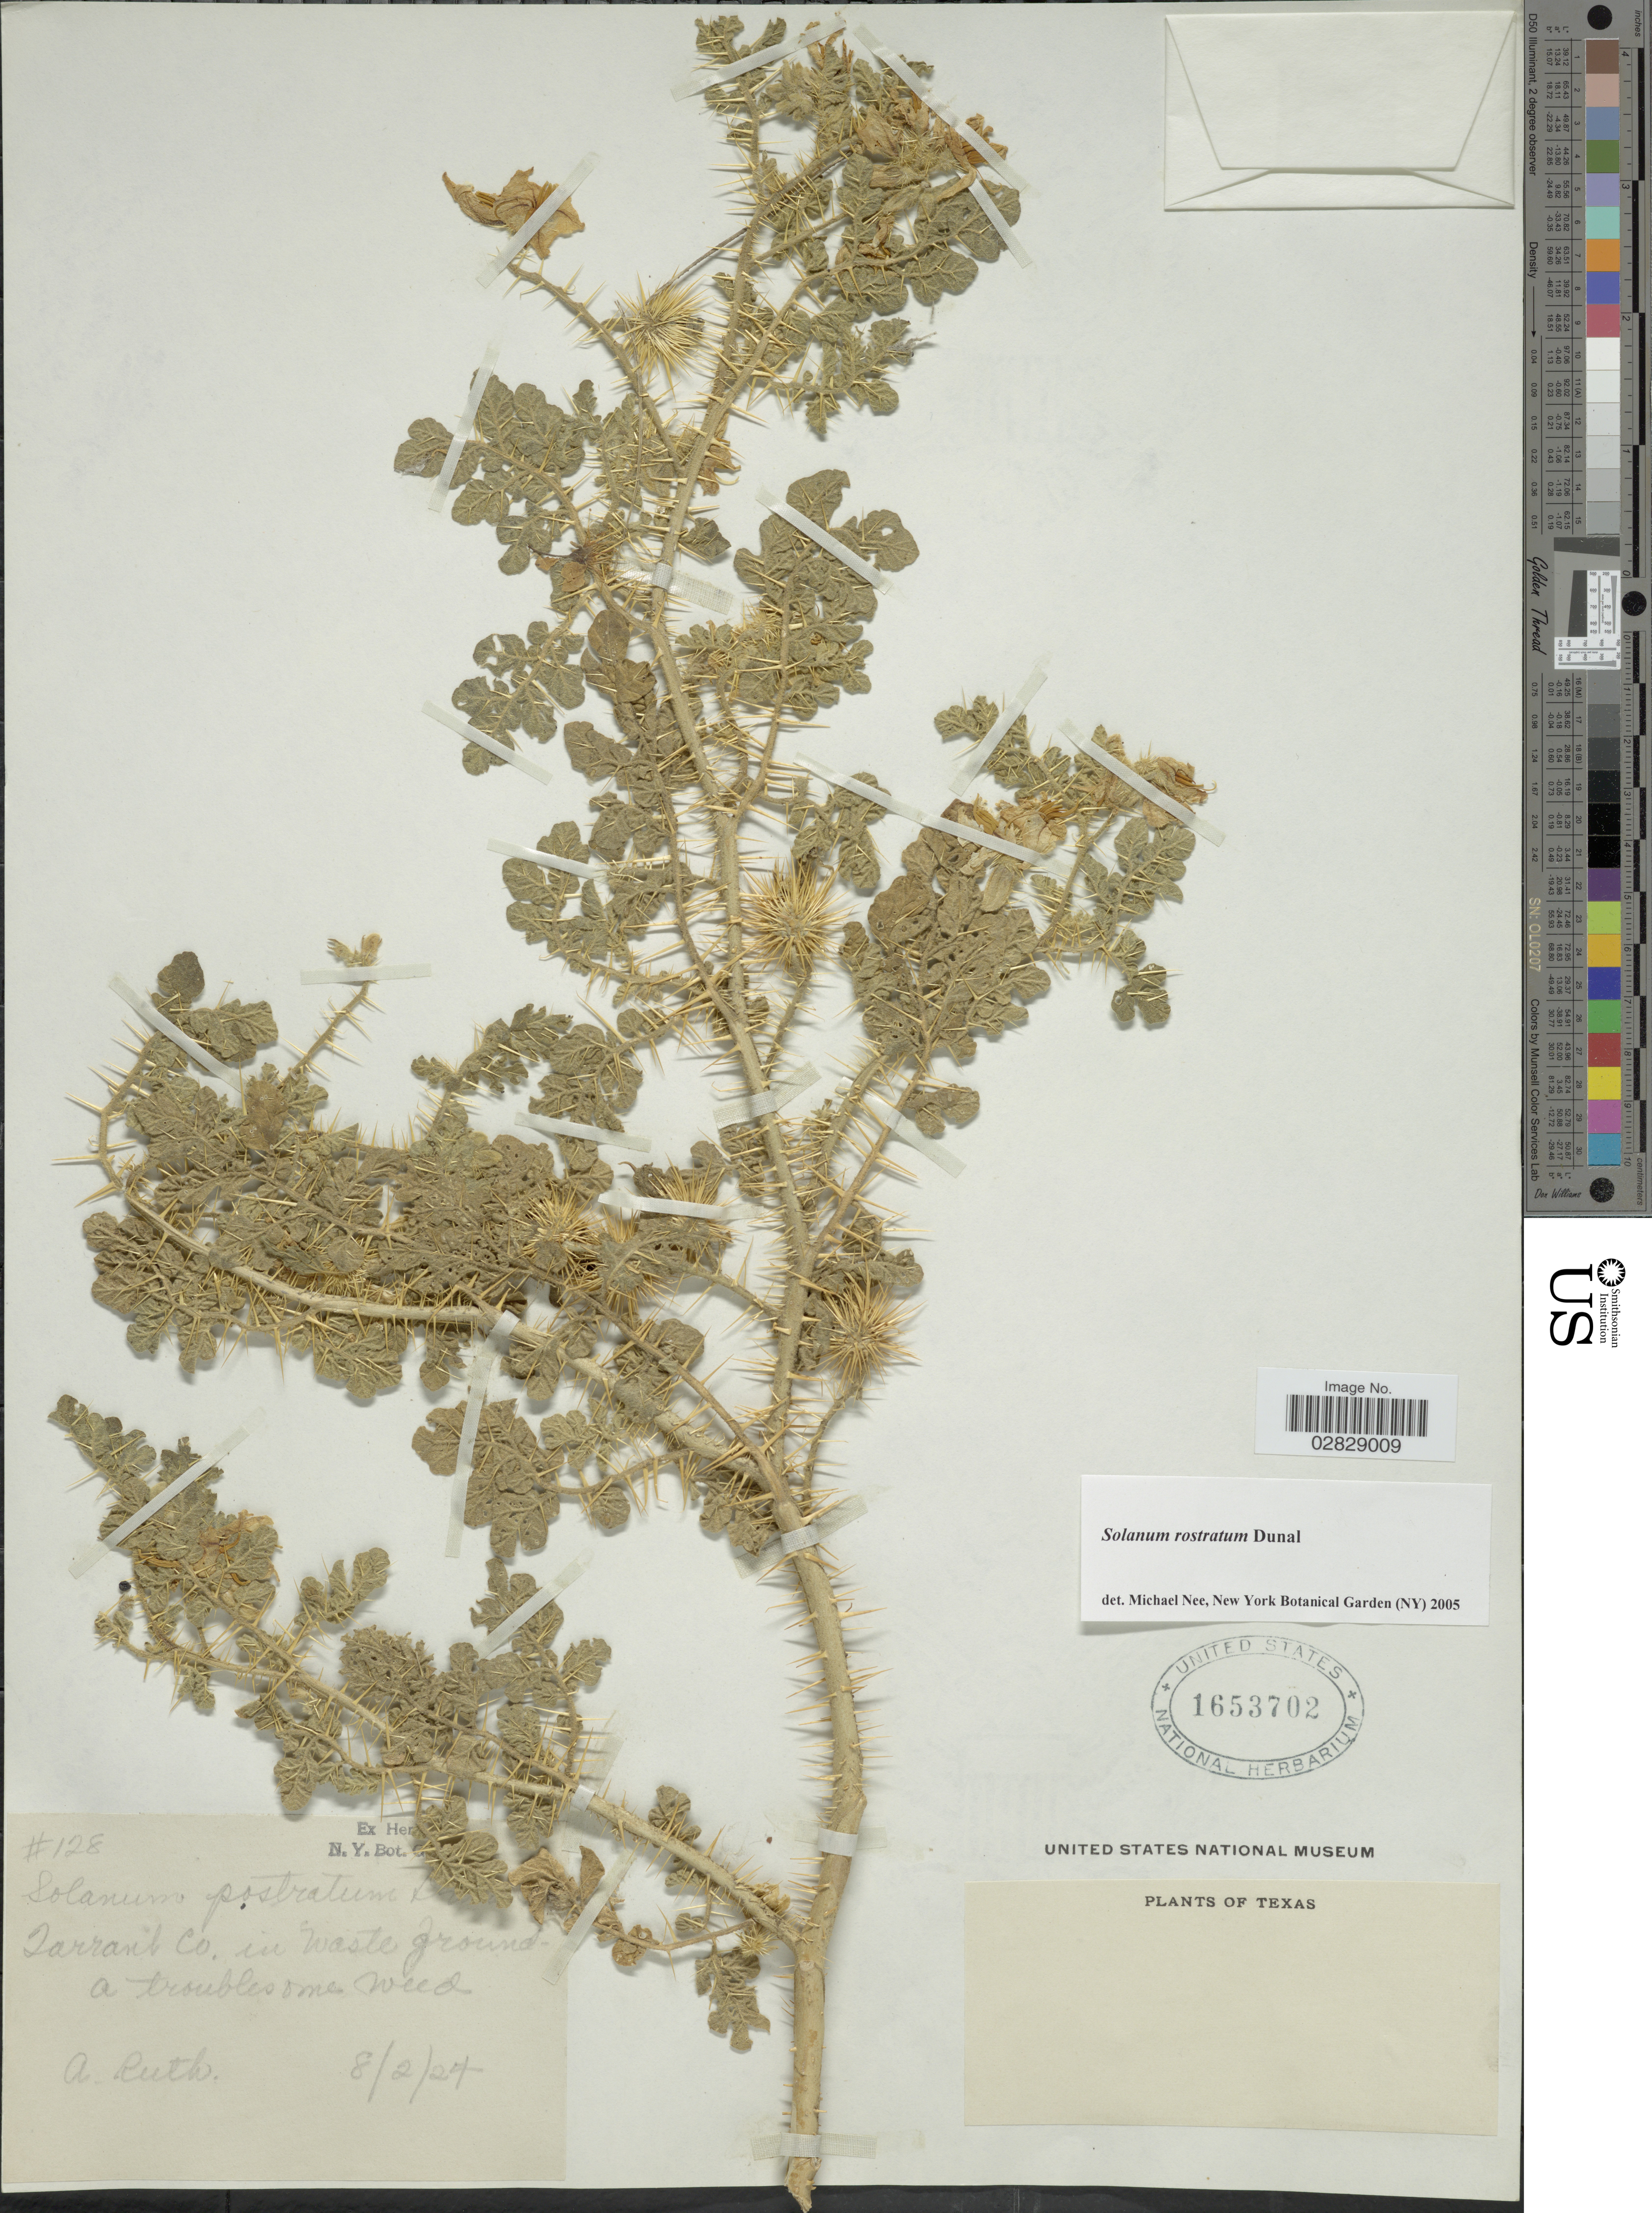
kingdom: Plantae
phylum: Tracheophyta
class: Magnoliopsida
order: Solanales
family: Solanaceae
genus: Solanum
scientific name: Solanum rostratum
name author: Dunal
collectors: A. Ruth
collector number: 128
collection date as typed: Transcribed d/m/y: 2/8/24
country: United States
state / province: Texas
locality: Tarrant Co.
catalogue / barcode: US 1653702